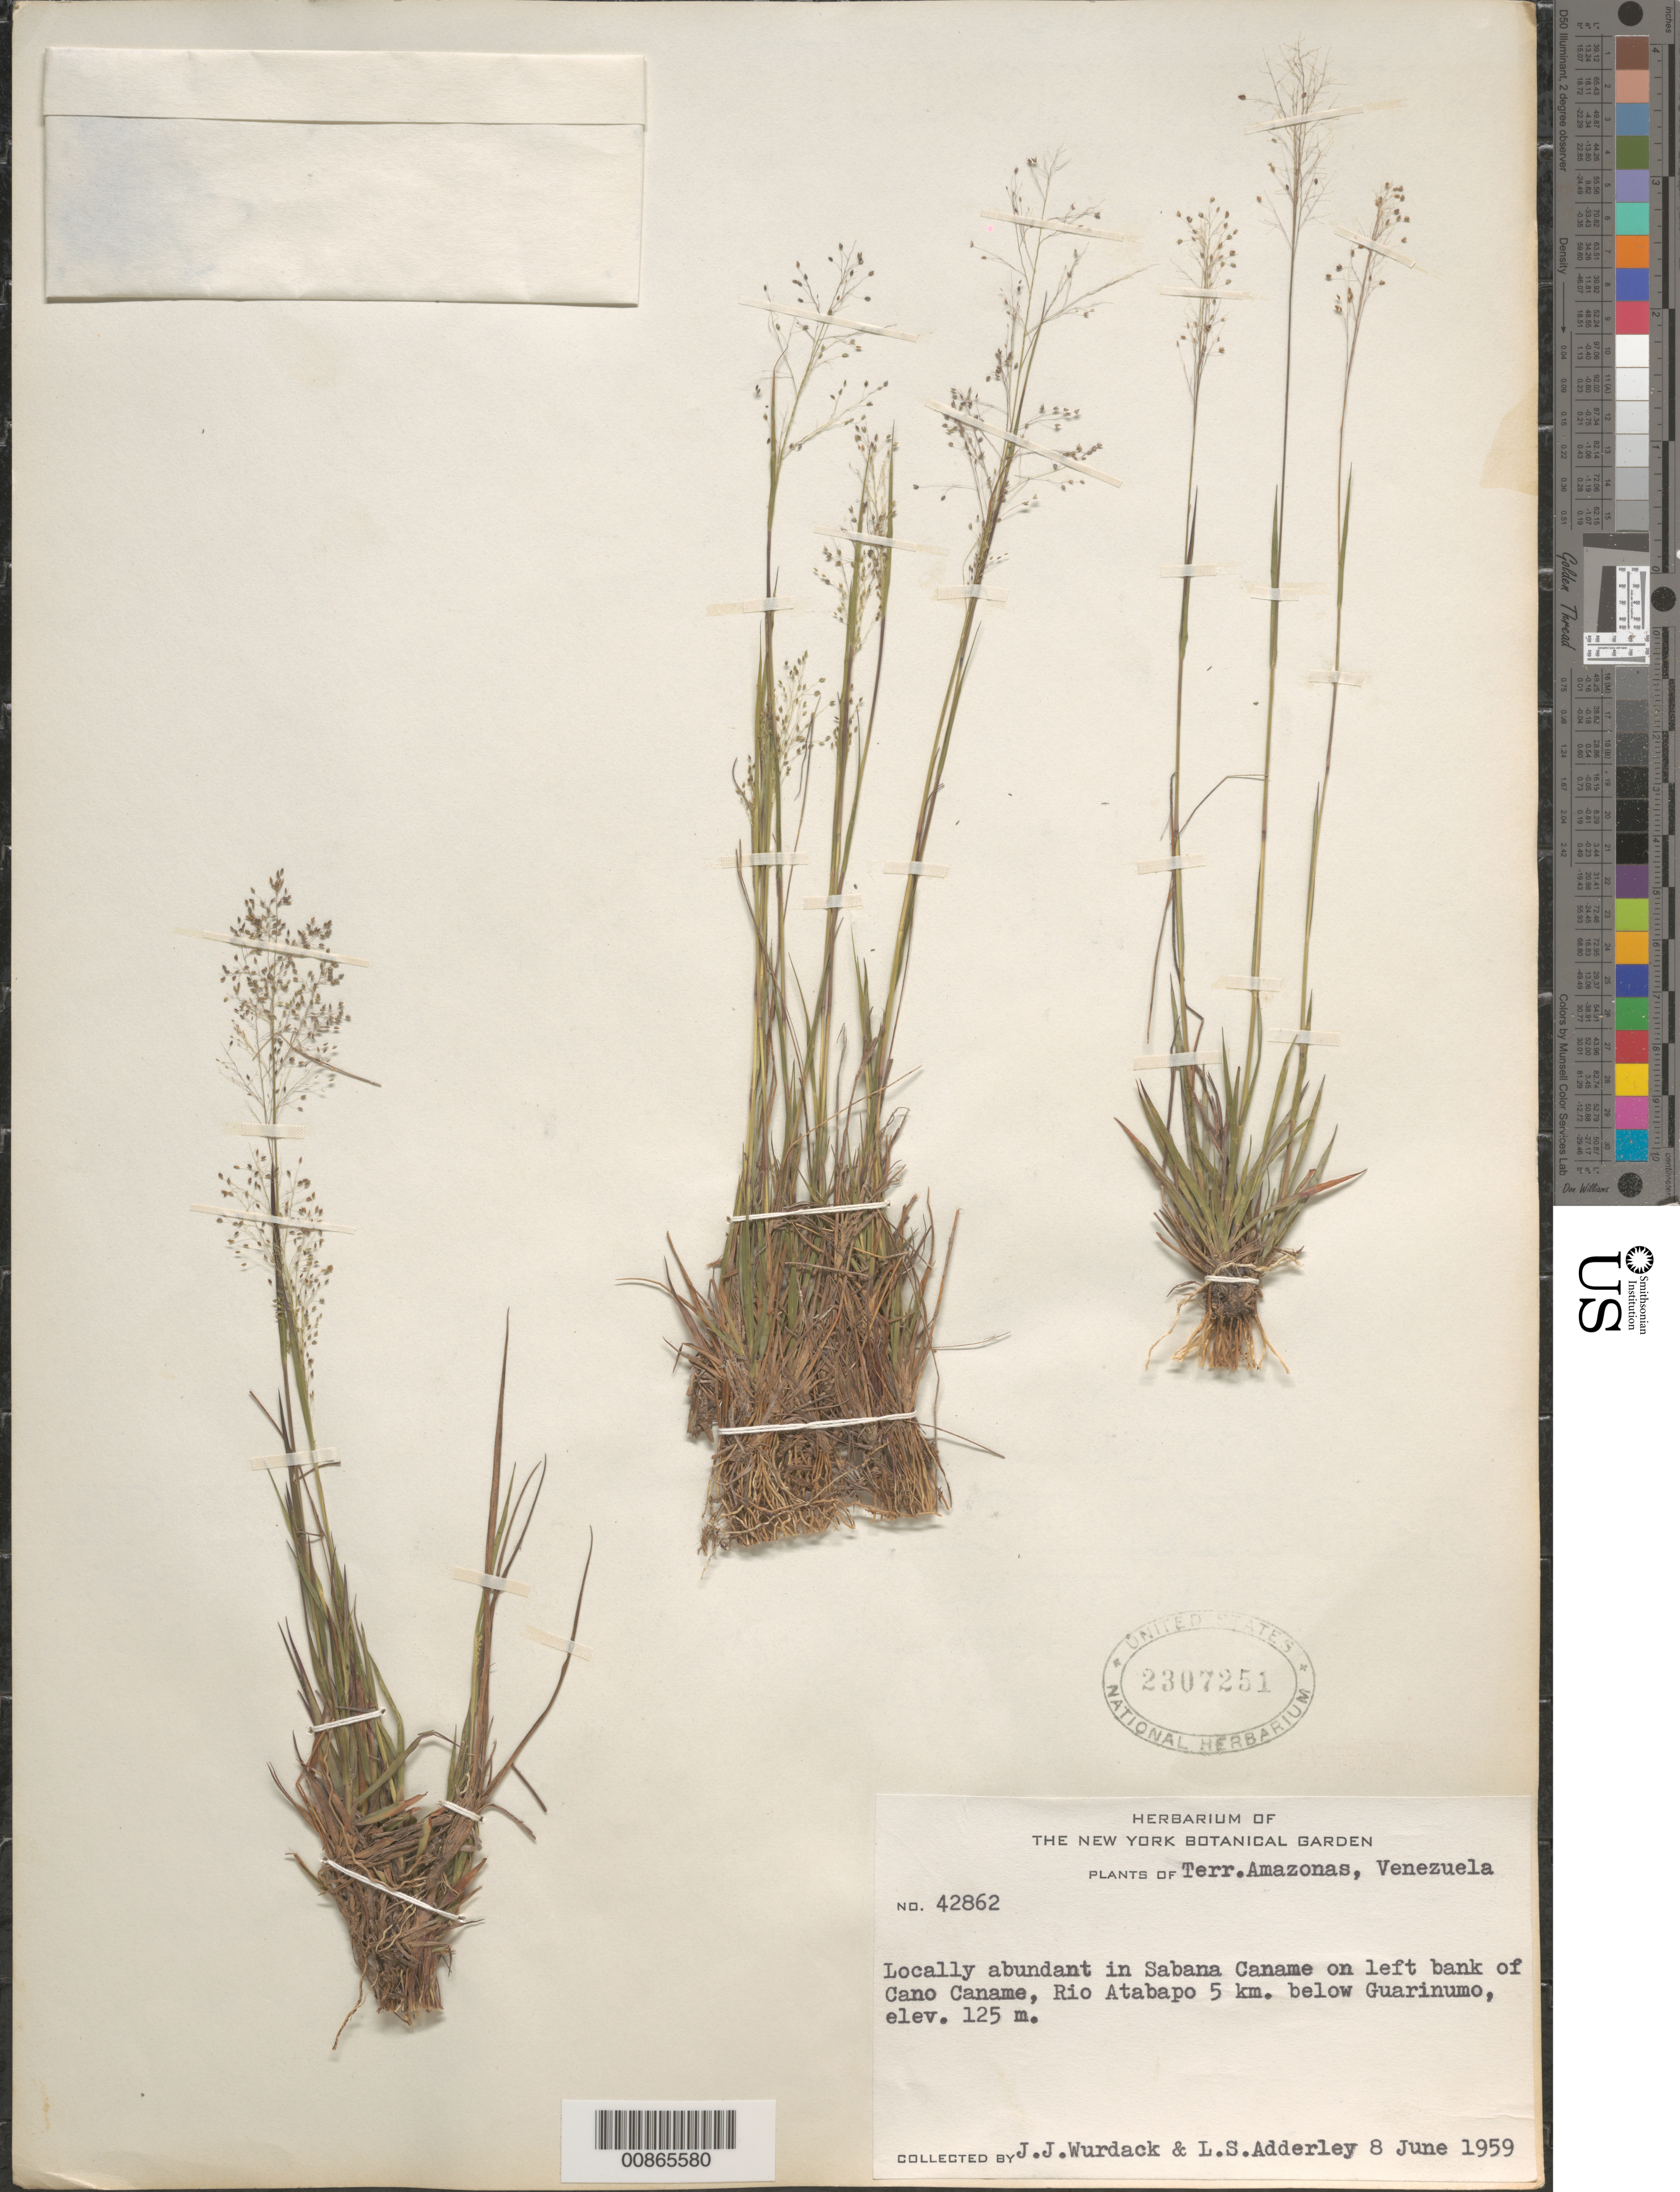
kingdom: Plantae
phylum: Tracheophyta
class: Liliopsida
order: Poales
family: Poaceae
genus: Panicum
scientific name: Panicum sp.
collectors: J. J. Wurdack & L. S. Adderley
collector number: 42862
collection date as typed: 8-Jun-59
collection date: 1959-06-08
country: Venezuela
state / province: Amazonas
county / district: Atabapo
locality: Caño Caname, Río Atabapo, 5 km below Guarinumo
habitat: Savanna; left bank of caño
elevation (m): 125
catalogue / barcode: US 2307251